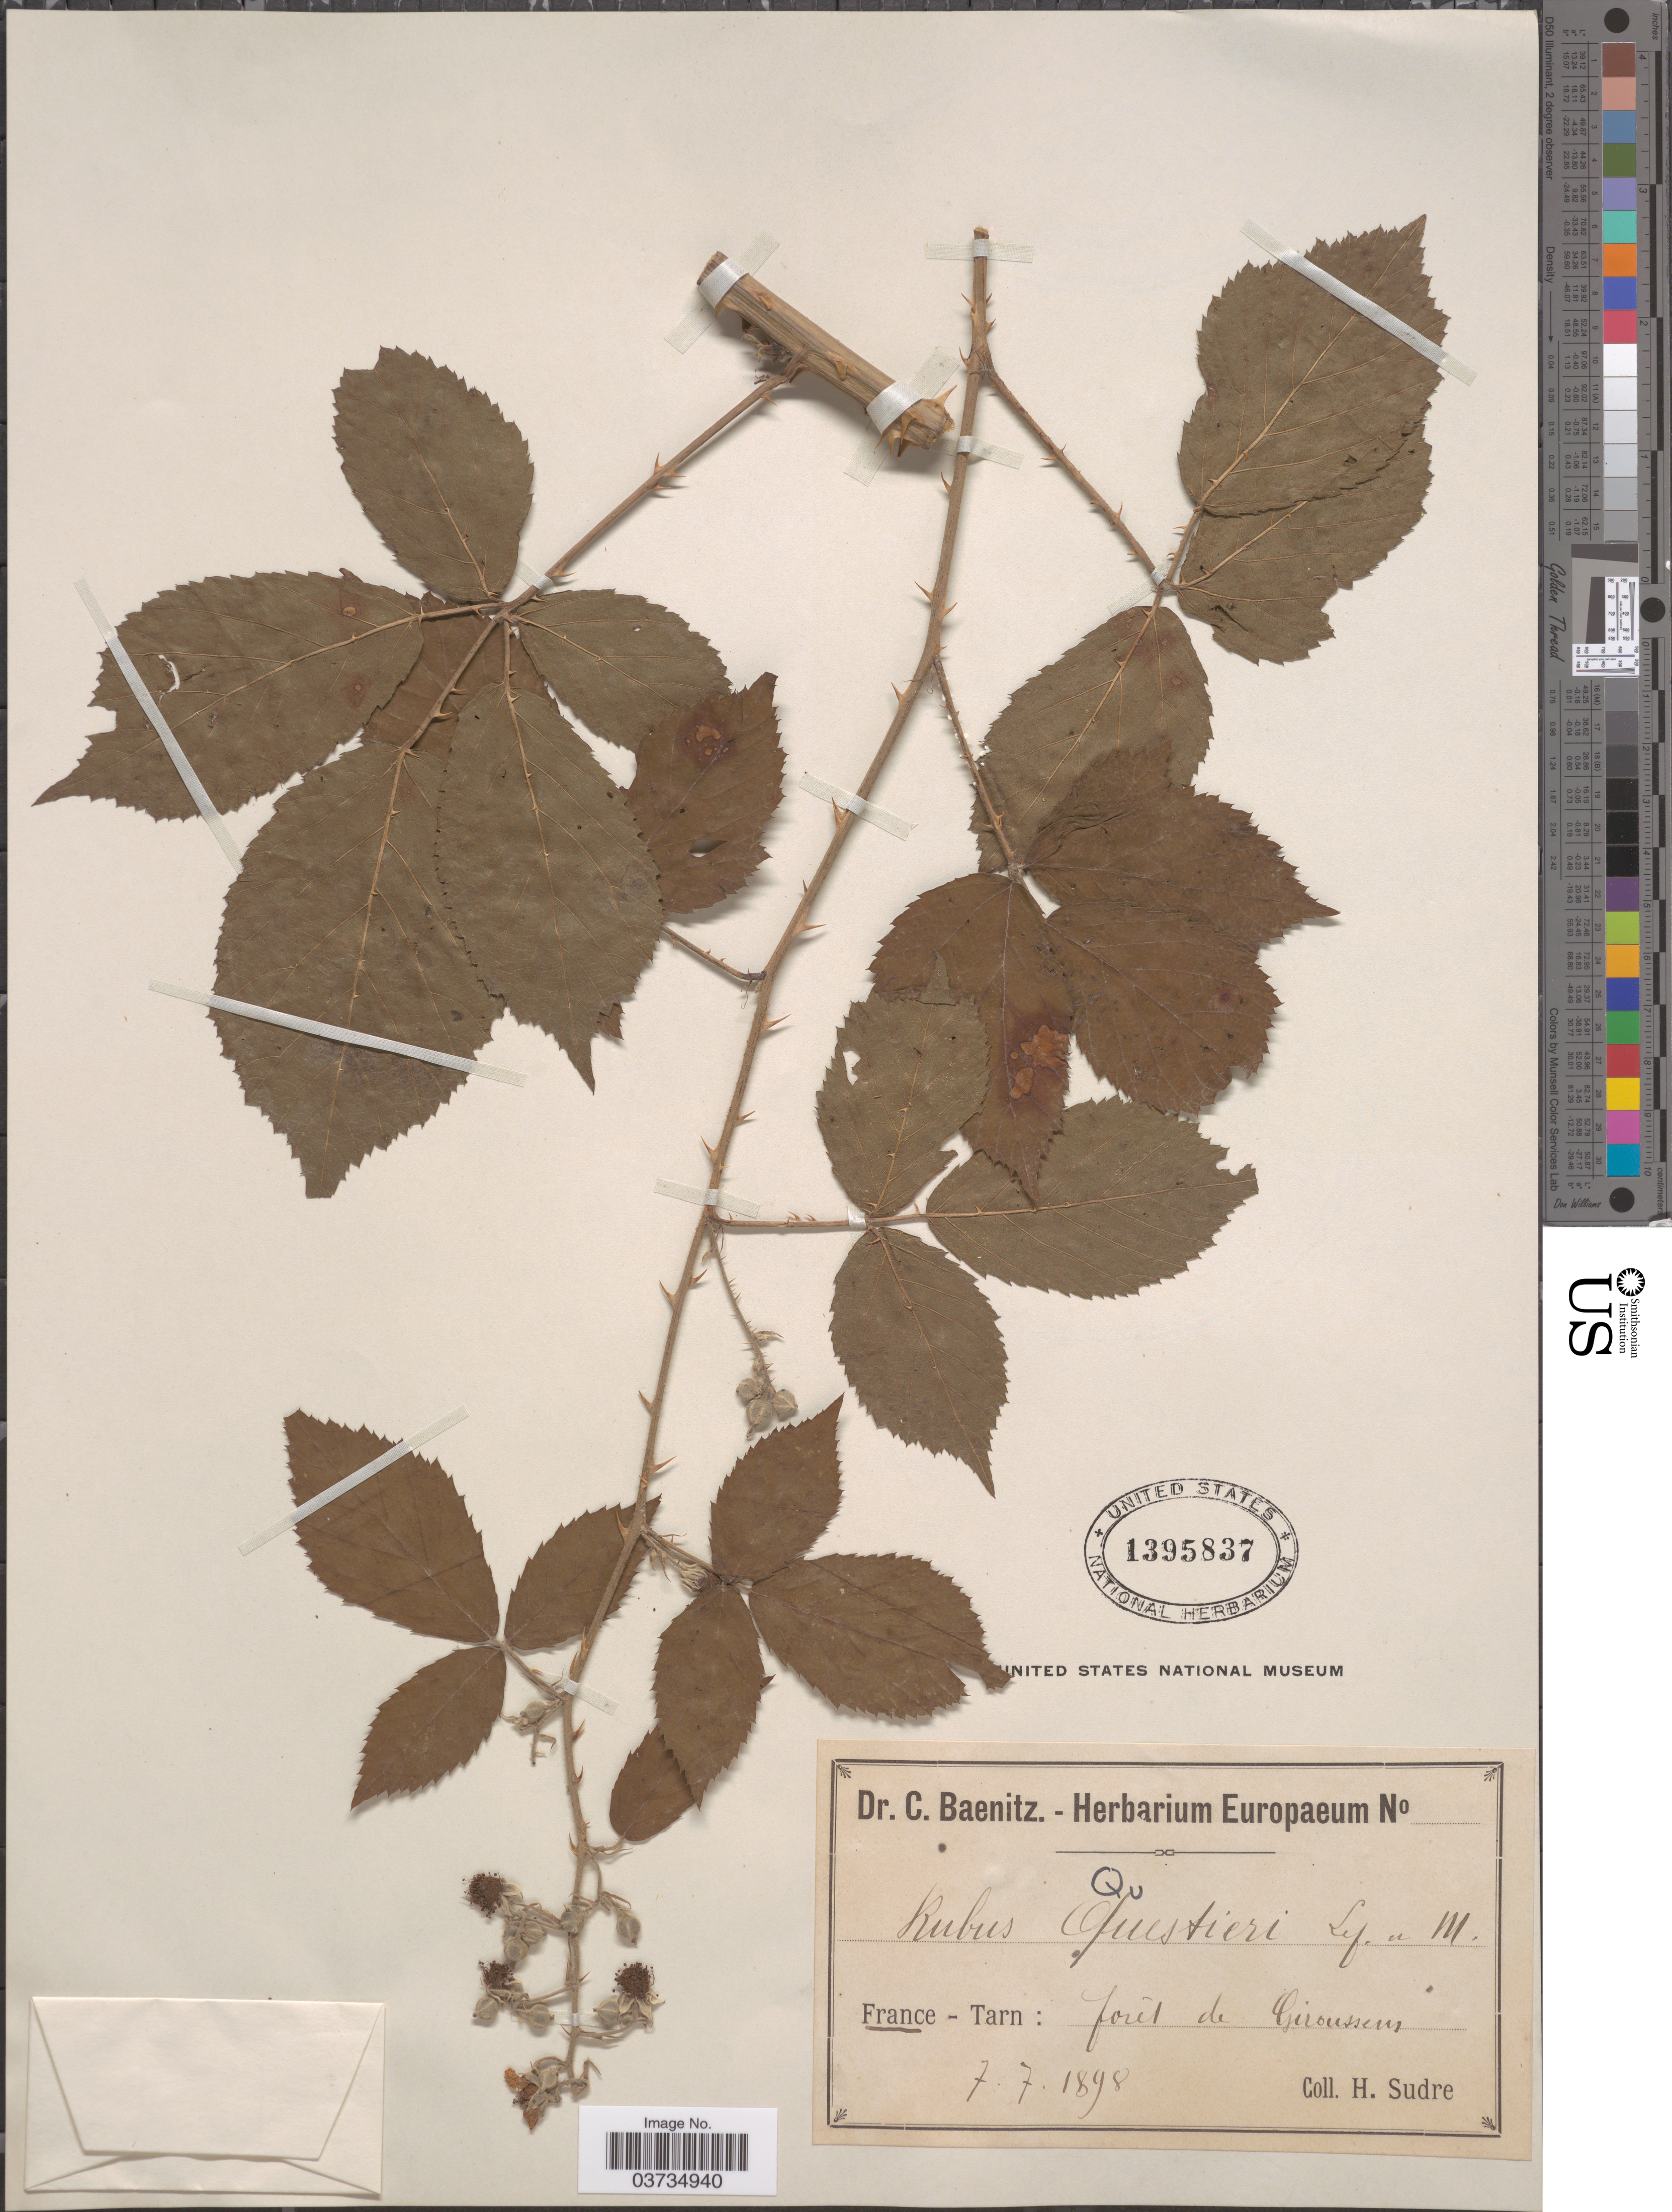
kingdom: Plantae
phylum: Tracheophyta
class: Magnoliopsida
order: Rosales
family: Rosaceae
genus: Rubus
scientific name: Rubus questieri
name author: Lefèvre & P.J. Müll.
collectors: H. Sudre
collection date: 1898-07-07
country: France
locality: Tarn: forêt de Giroussens.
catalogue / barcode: US 1395837